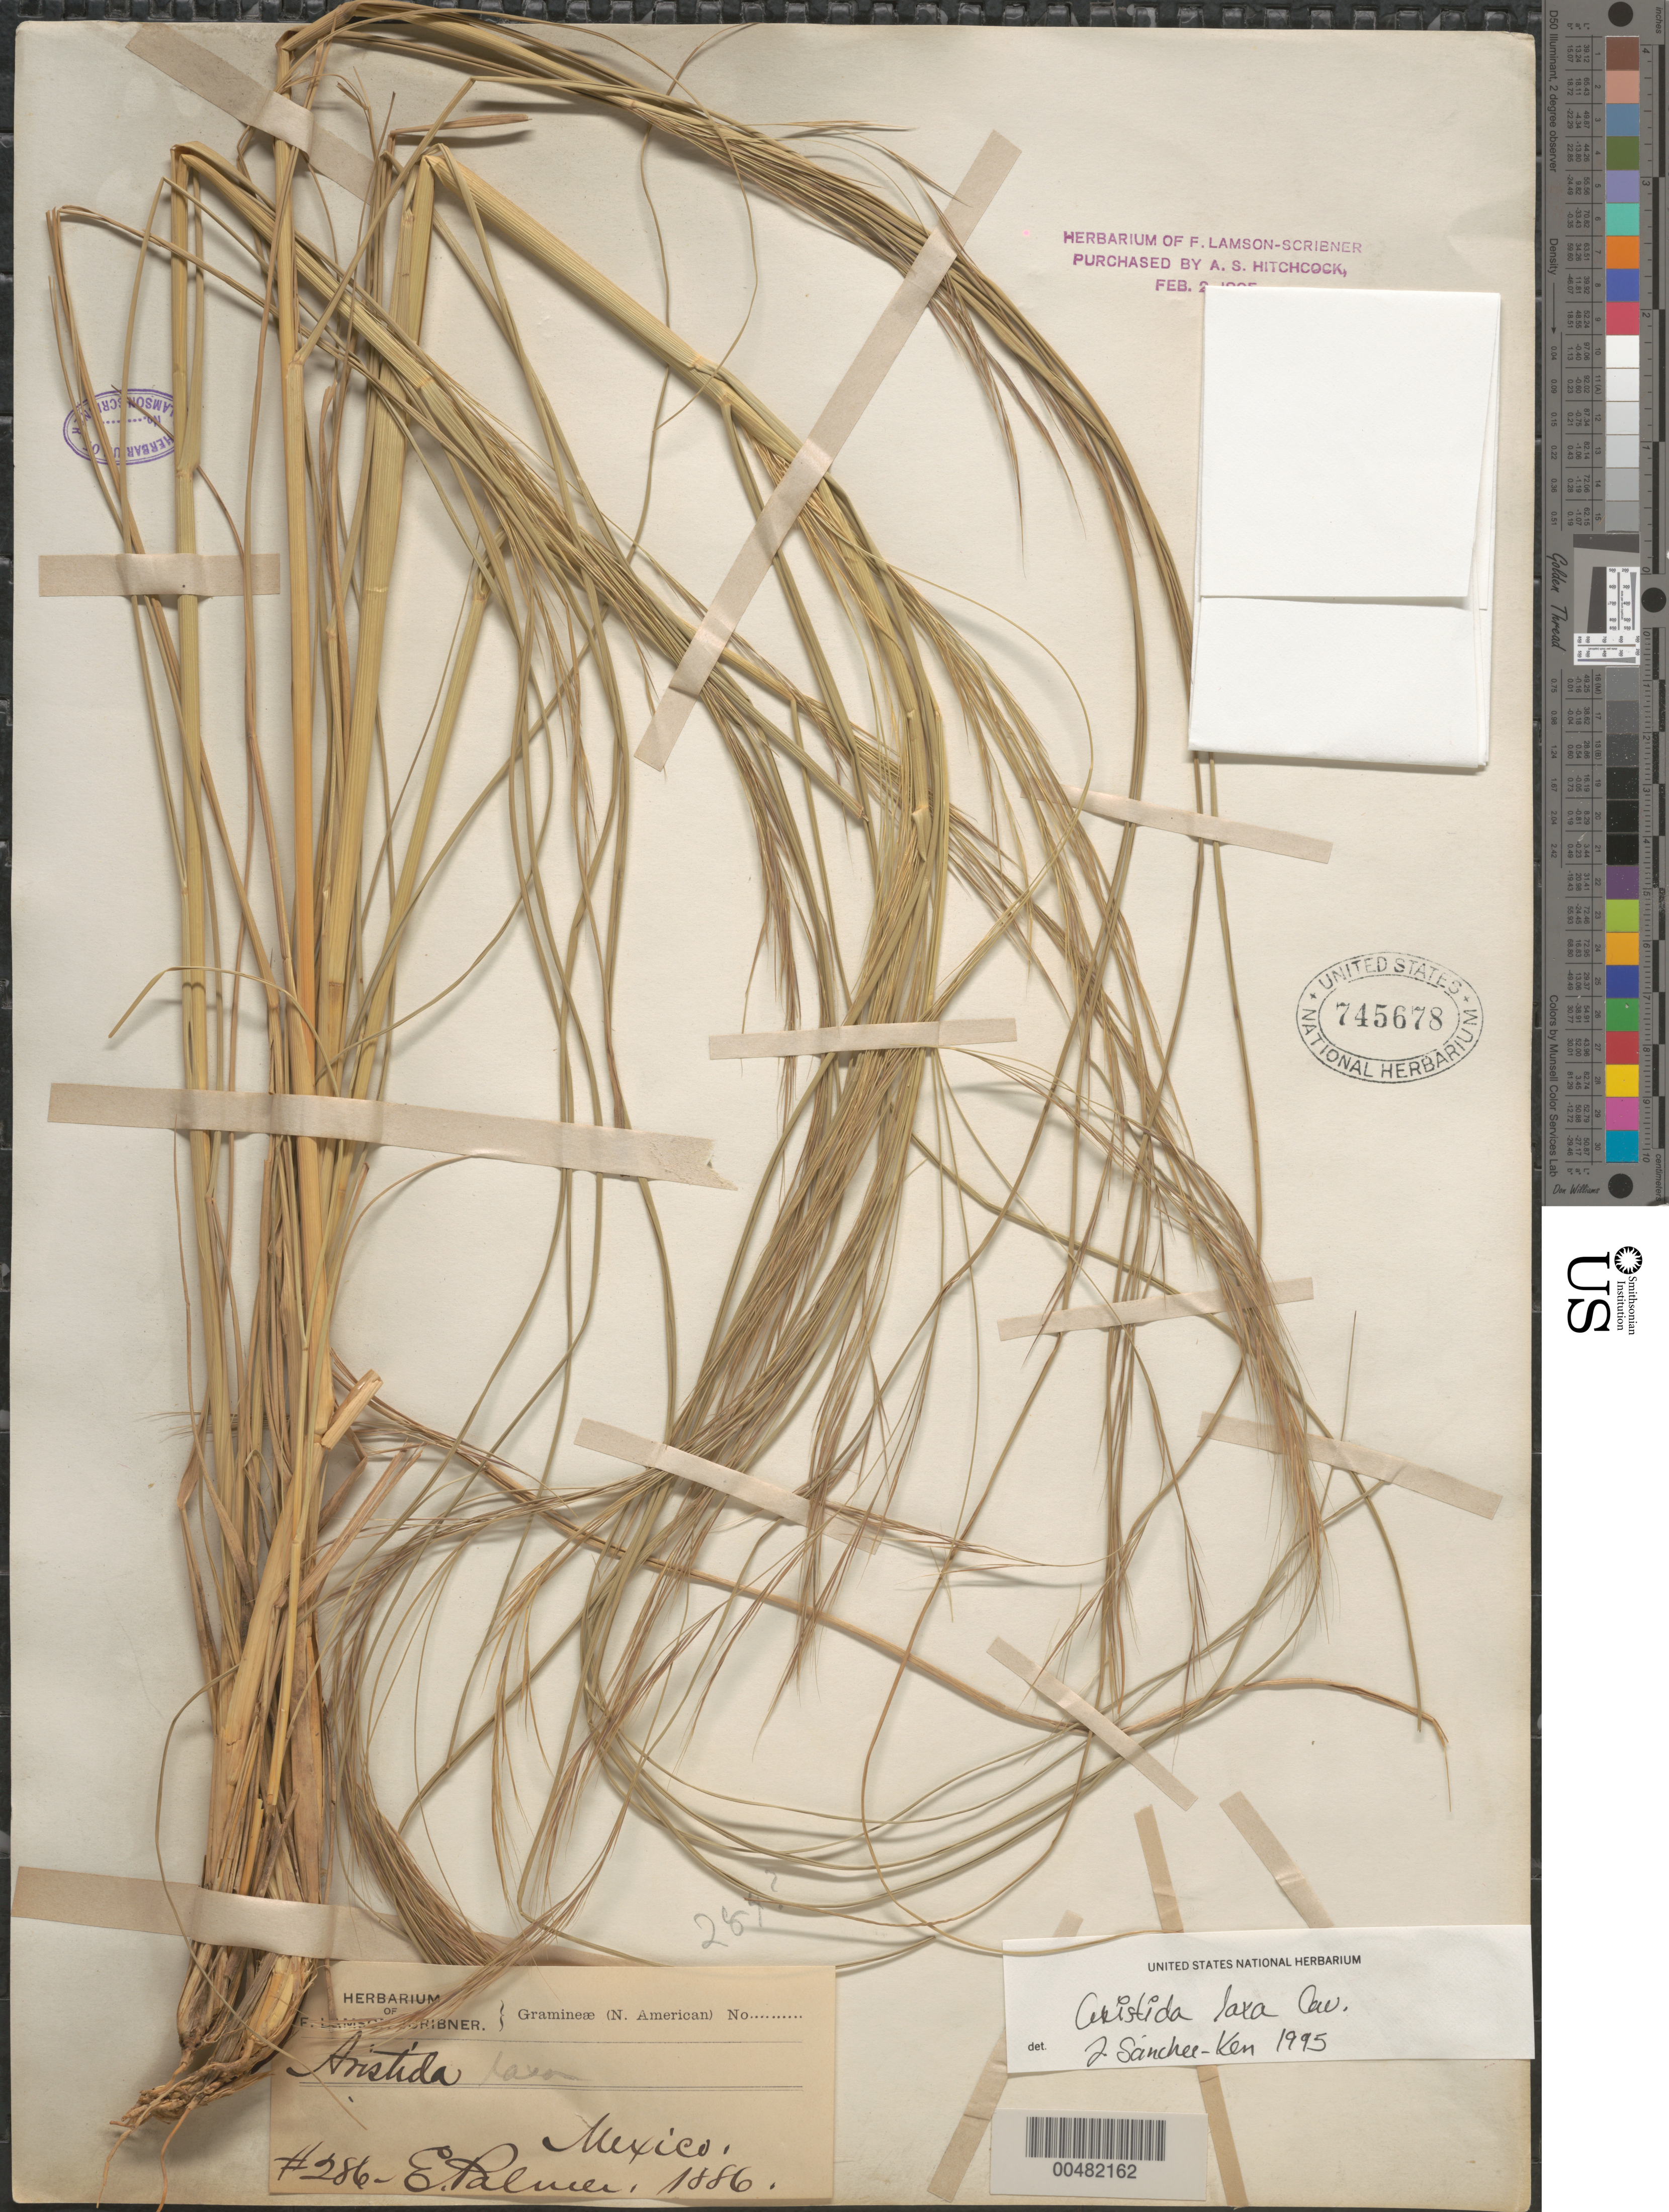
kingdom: Plantae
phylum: Tracheophyta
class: Liliopsida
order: Poales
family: Poaceae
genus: Aristida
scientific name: Aristida laxa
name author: Cav.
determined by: Sánchez-Ken, J. G.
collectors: E. Palmer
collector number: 286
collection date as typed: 1886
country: Mexico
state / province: Durango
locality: San Ramon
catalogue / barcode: US 745678